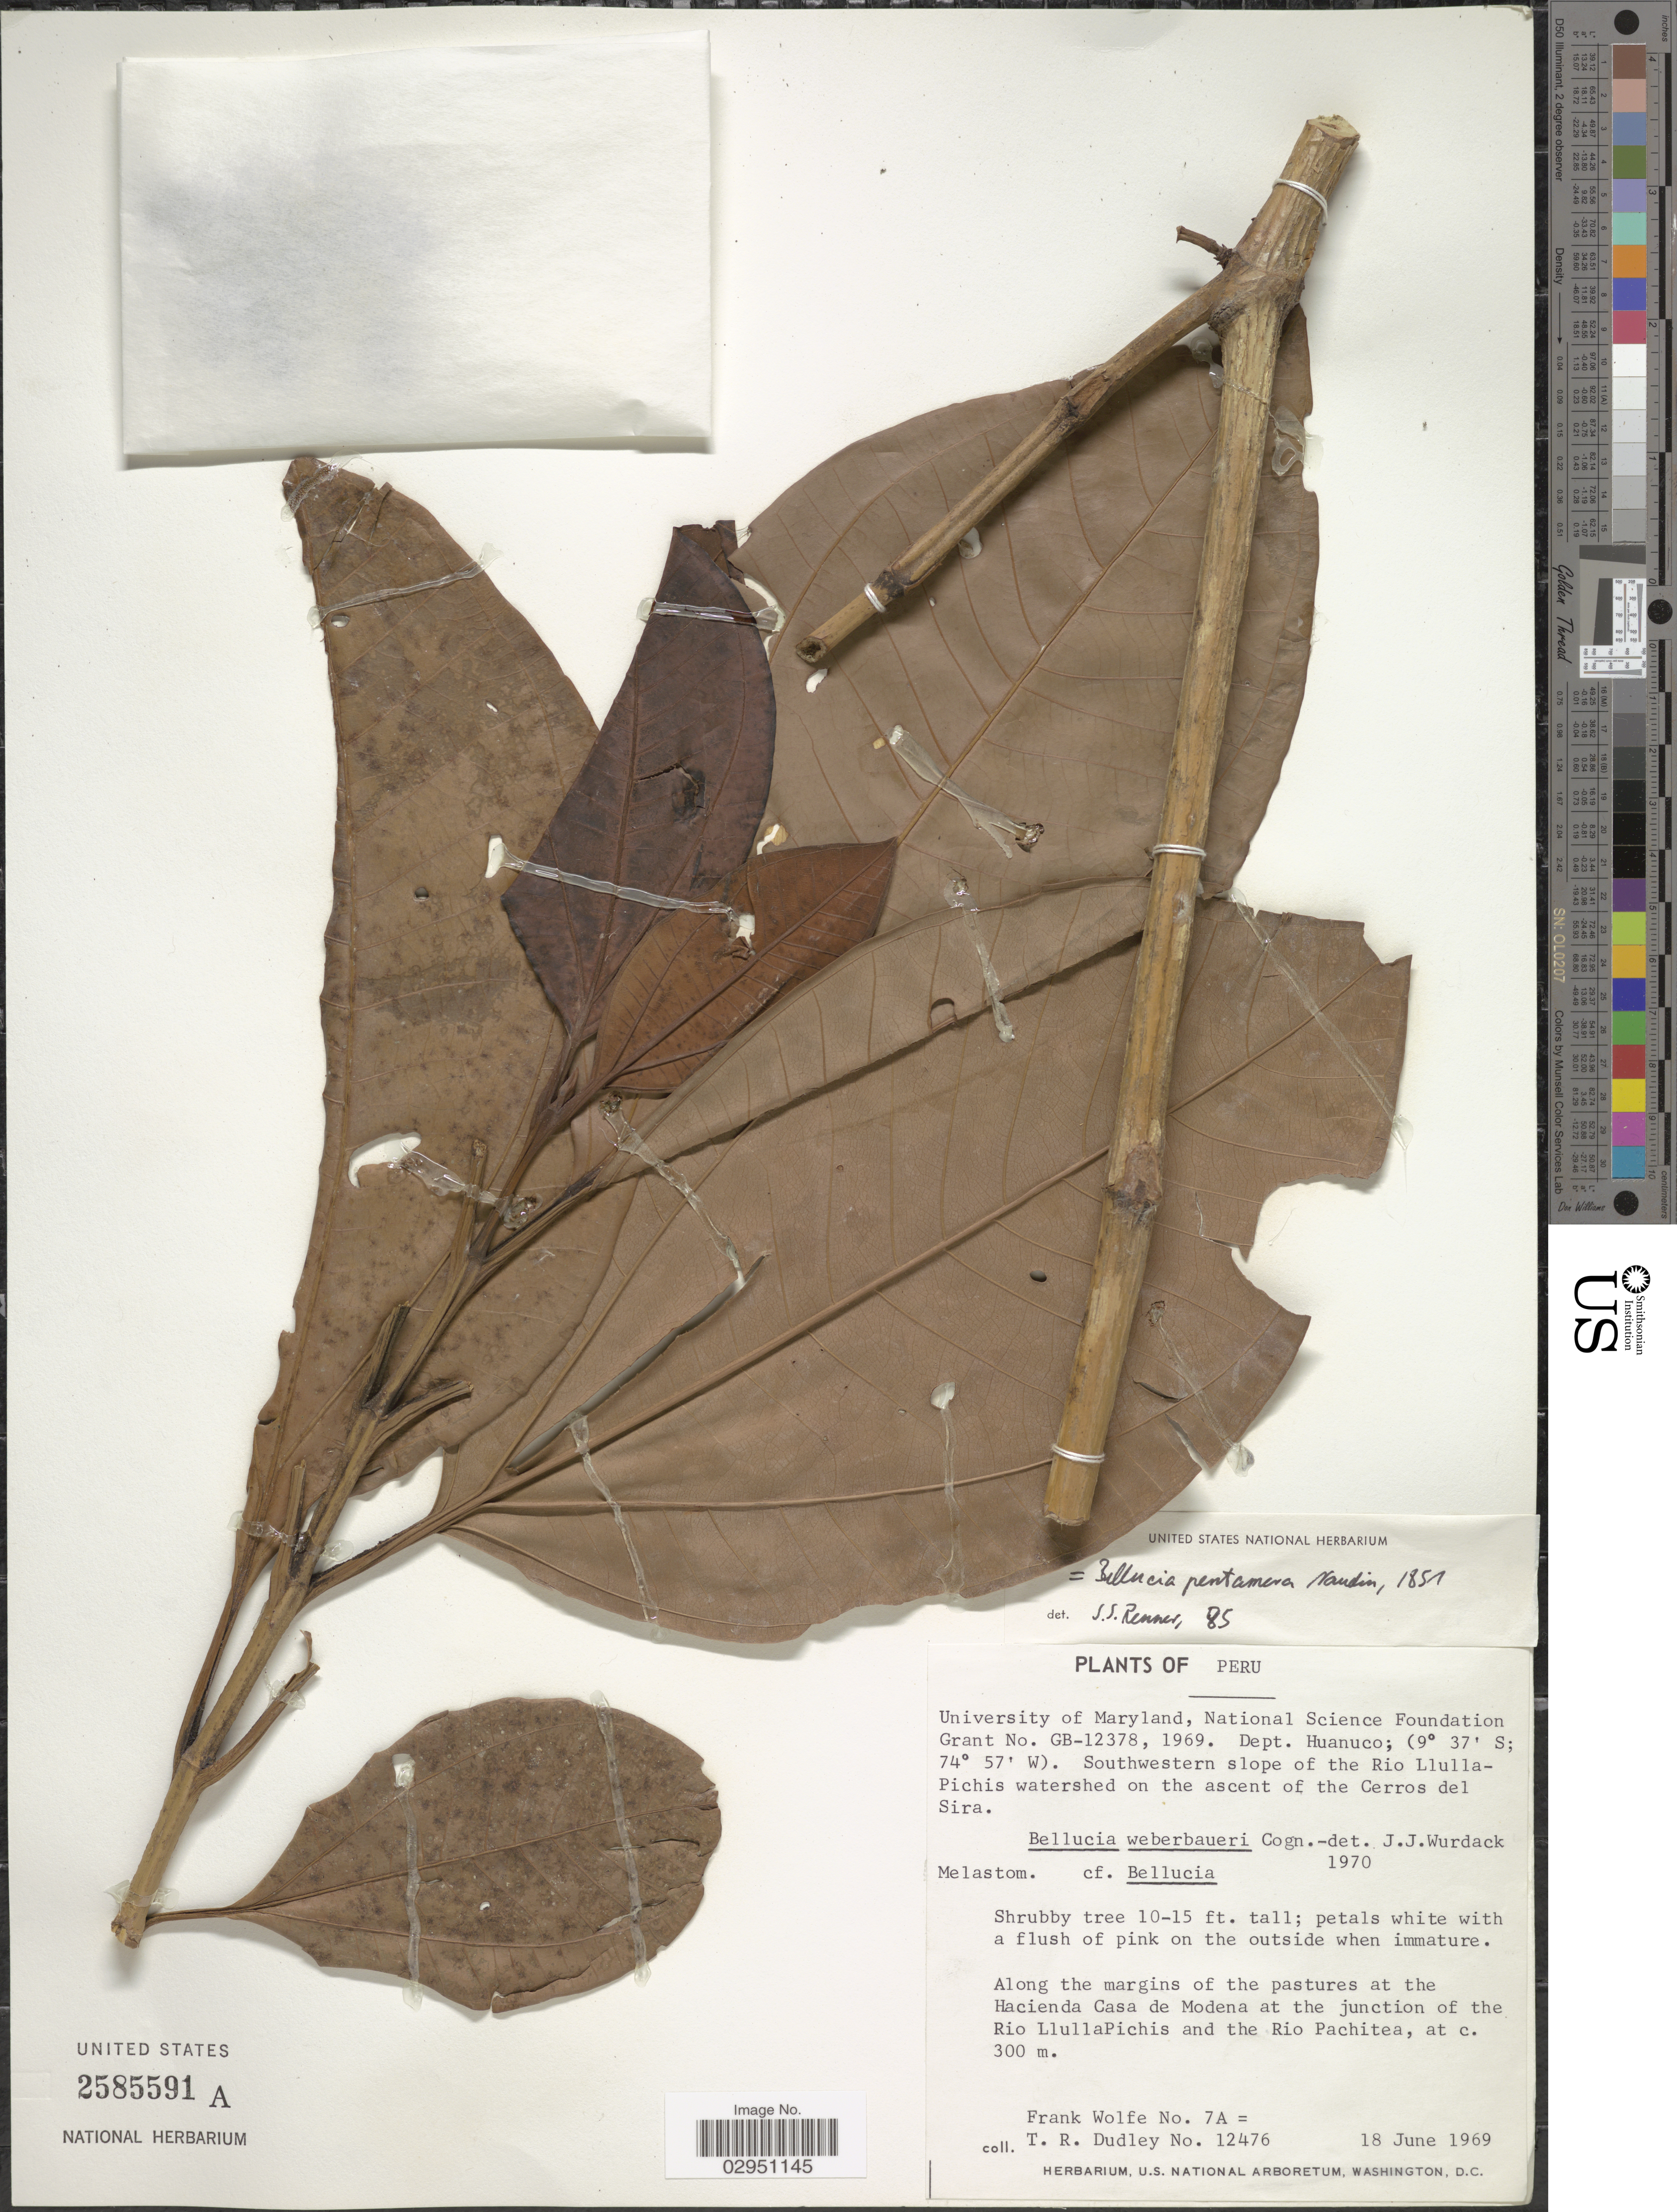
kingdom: Plantae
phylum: Tracheophyta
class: Magnoliopsida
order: Myrtales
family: Melastomataceae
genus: Bellucia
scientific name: Bellucia pentamera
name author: Naudin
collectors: F. Wolfe & T. R. Dudley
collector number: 7A/12476?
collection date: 1969-06-18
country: Peru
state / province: Huánuco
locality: Dept. Huanuco; Southwestern slope of the Rio Llulla-Pichis watershed on the ascent of the Cerros del Sira. Along the margins of the pastures at the Hacienda Casa de Modena at the junction of the Rio LlullaPichis and the Río Pachitea.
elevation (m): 300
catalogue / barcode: US 2585591A